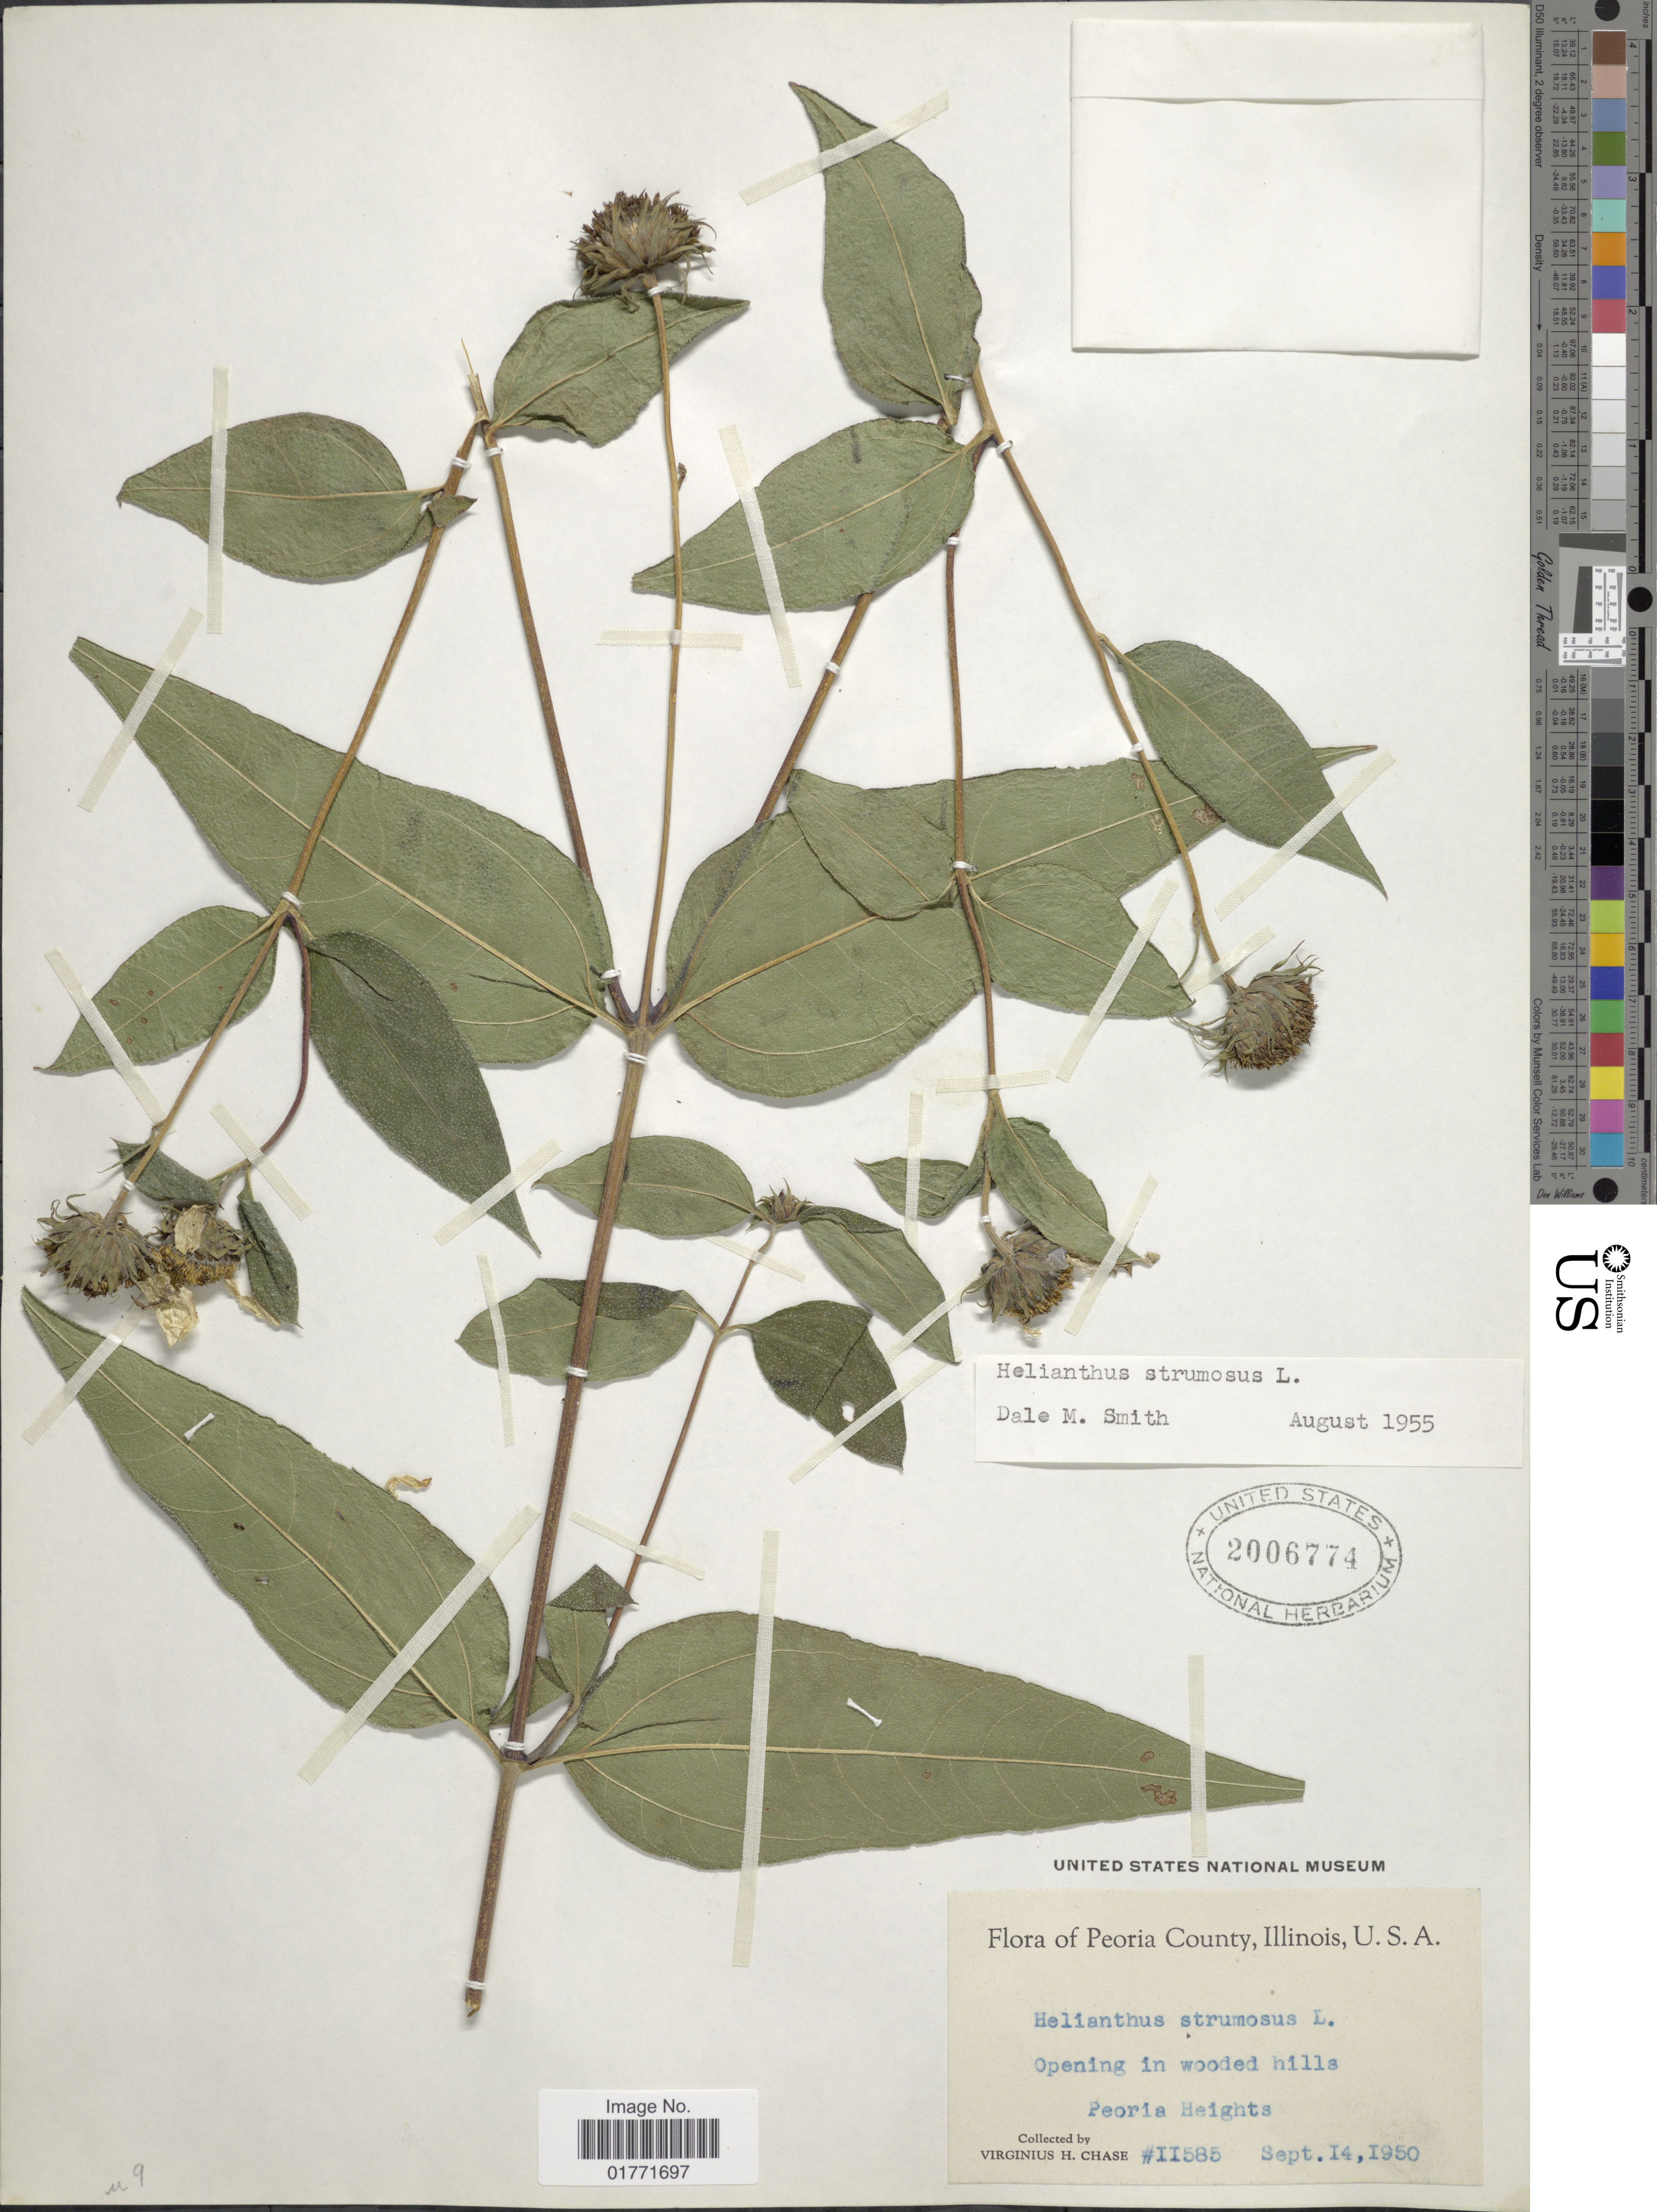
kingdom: Plantae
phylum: Tracheophyta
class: Magnoliopsida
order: Asterales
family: Asteraceae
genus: Helianthus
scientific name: Helianthus strumosus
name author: L.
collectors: V. H. Chase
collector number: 11585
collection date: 1950-09-14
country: United States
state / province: Illinois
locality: Peoria County, Illinois, U.S. A. Peoria Heights.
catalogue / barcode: US 2006774